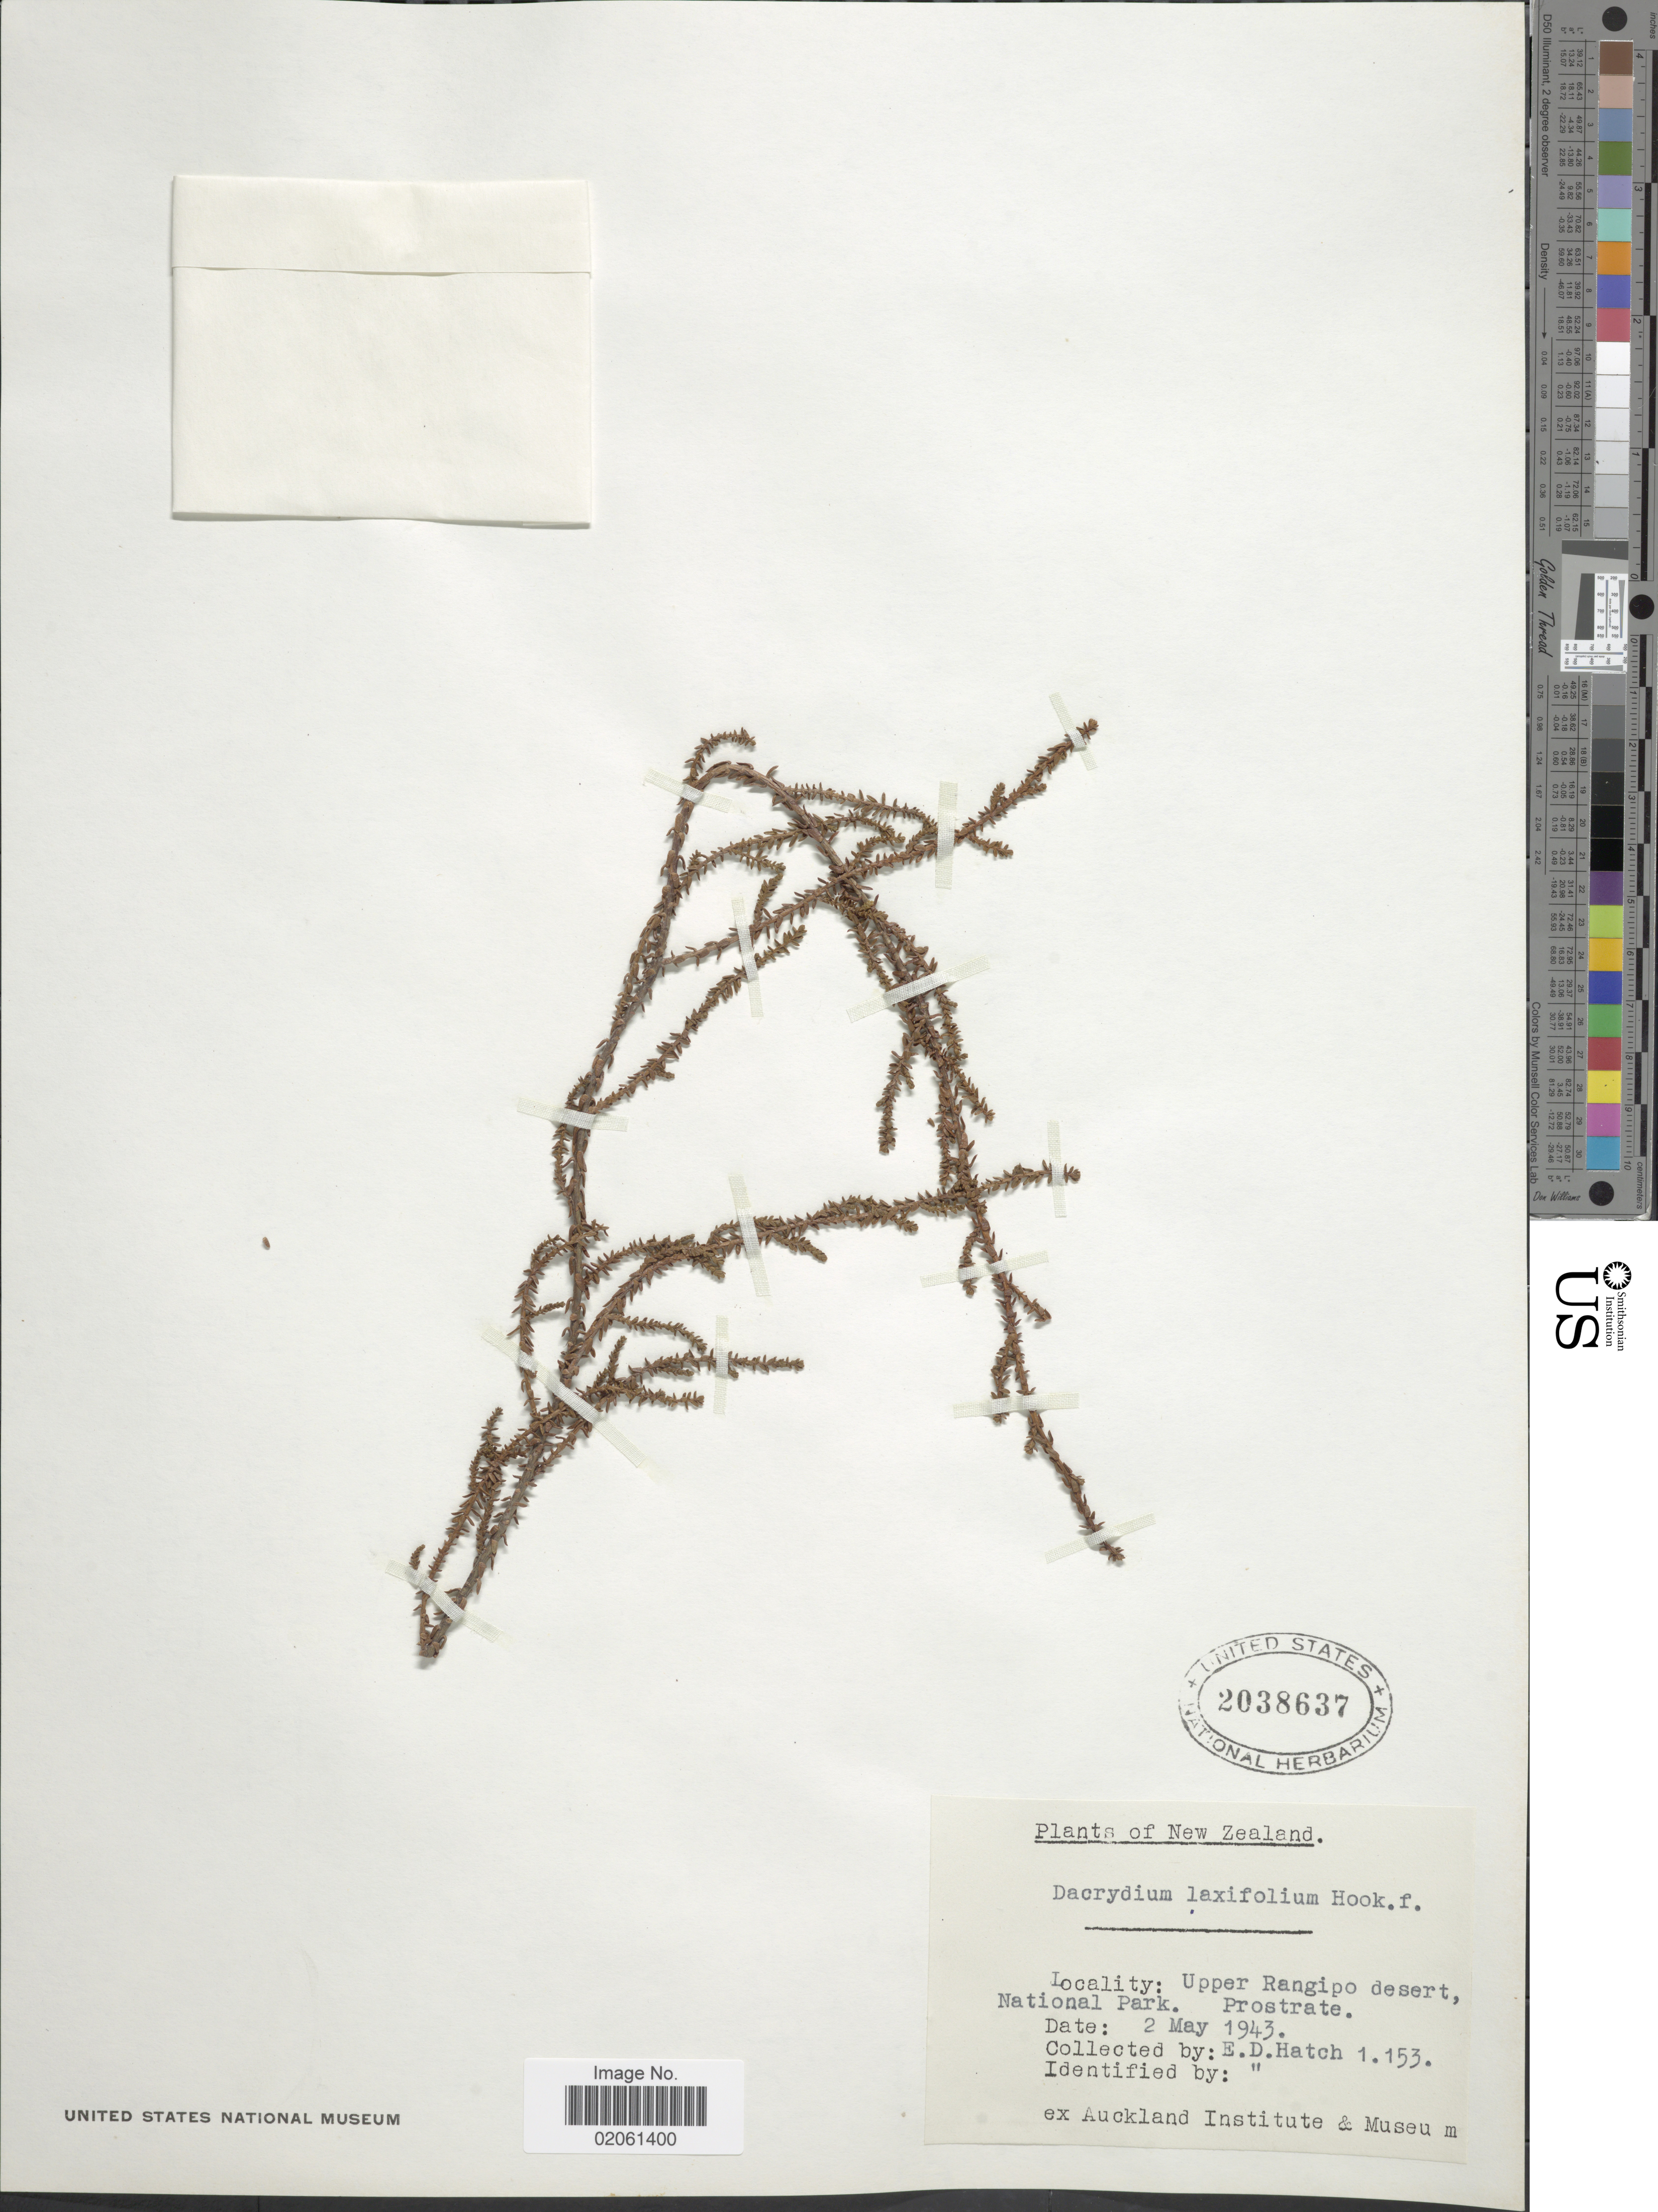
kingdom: Plantae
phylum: Tracheophyta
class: Pinopsida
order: Pinales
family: Podocarpaceae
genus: Dacrydium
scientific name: Dacrydium laxifolium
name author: Hook. f.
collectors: E. Hatch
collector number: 1153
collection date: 1943-05-02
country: New Zealand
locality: Upper Rangipo desert, National Park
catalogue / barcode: US 2038637